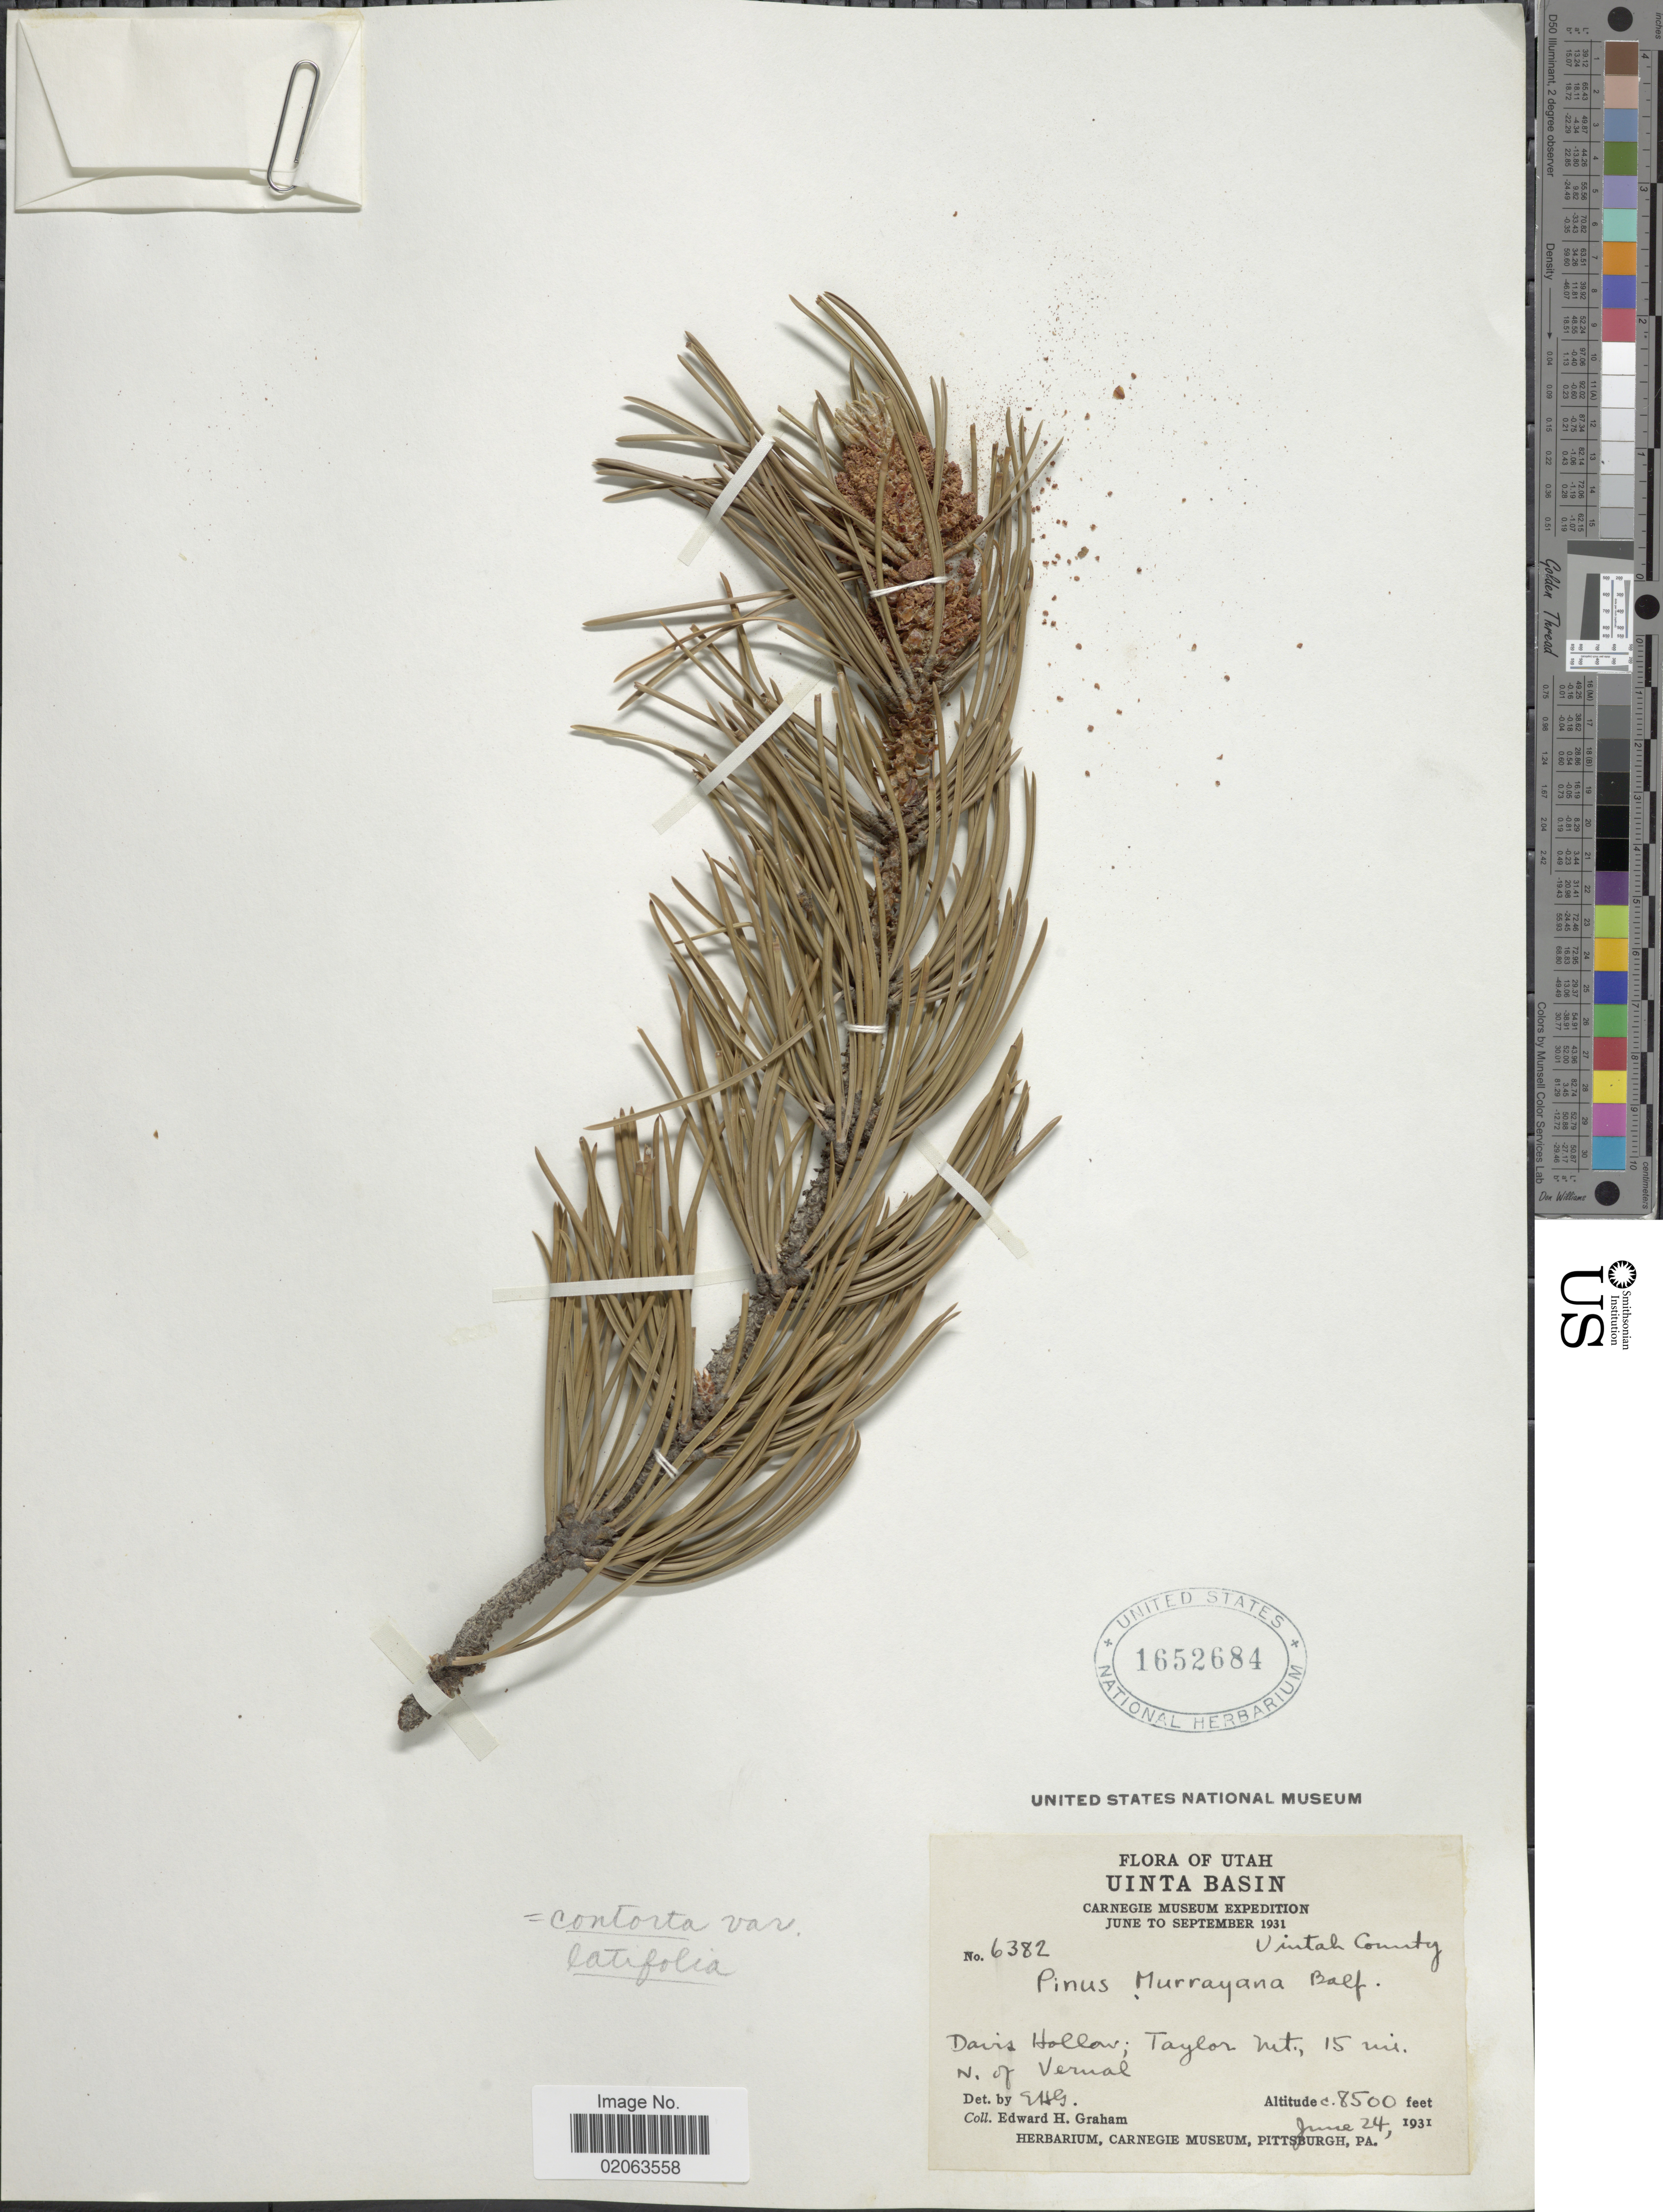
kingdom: Plantae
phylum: Tracheophyta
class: Pinopsida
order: Pinales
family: Pinaceae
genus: Pinus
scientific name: Pinus contorta var. latifolia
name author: Engelm. ex S. Watson in C. King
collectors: E. H. Graham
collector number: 6382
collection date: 1931-06-24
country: United States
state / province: Utah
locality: Utah. Uinta Basin. Davis Hollow, Taylor Mt.15 mi. N, of Vernal.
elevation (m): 2591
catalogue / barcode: US 1652684